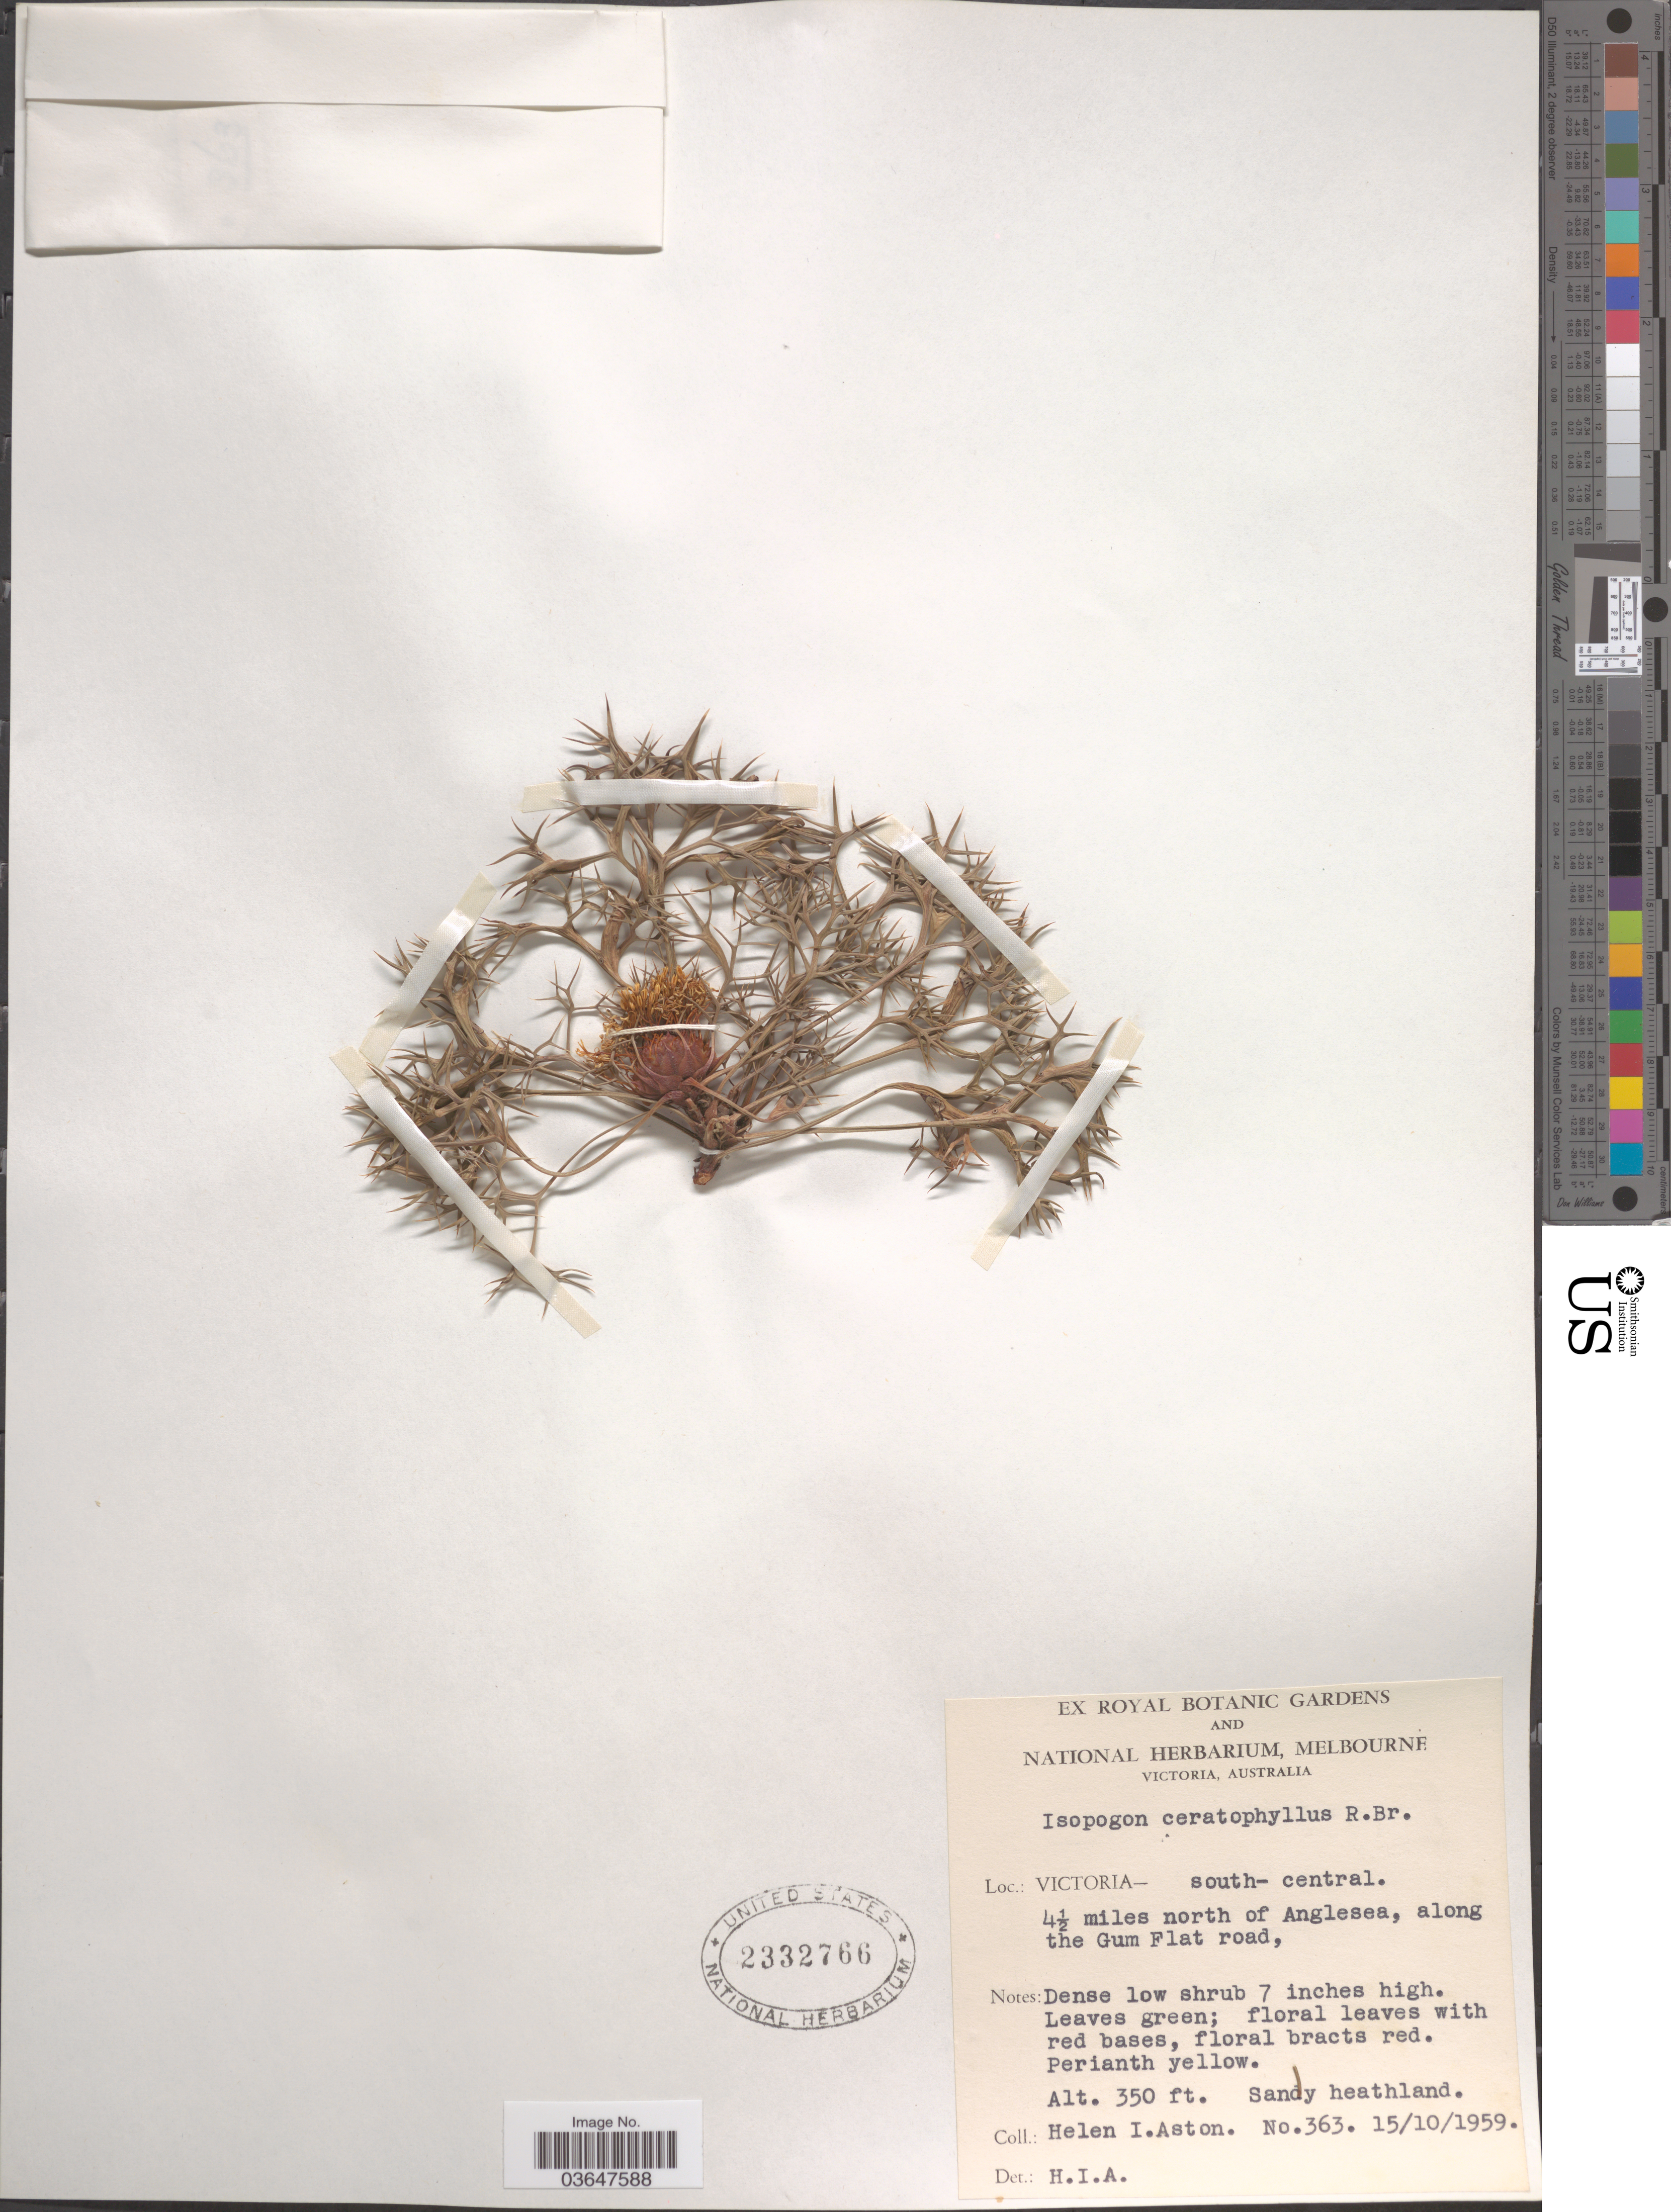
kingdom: Plantae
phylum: Tracheophyta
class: Magnoliopsida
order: Proteales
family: Proteaceae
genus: Isopogon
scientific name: Isopogon ceratophyllus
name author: R. Br.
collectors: H. I. Aston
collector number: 363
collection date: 1959-10-15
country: Australia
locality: Victoria- south-central. 4½ miles north of Anglesea, along the Gum Flat road.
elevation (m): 107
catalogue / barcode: US 2332766